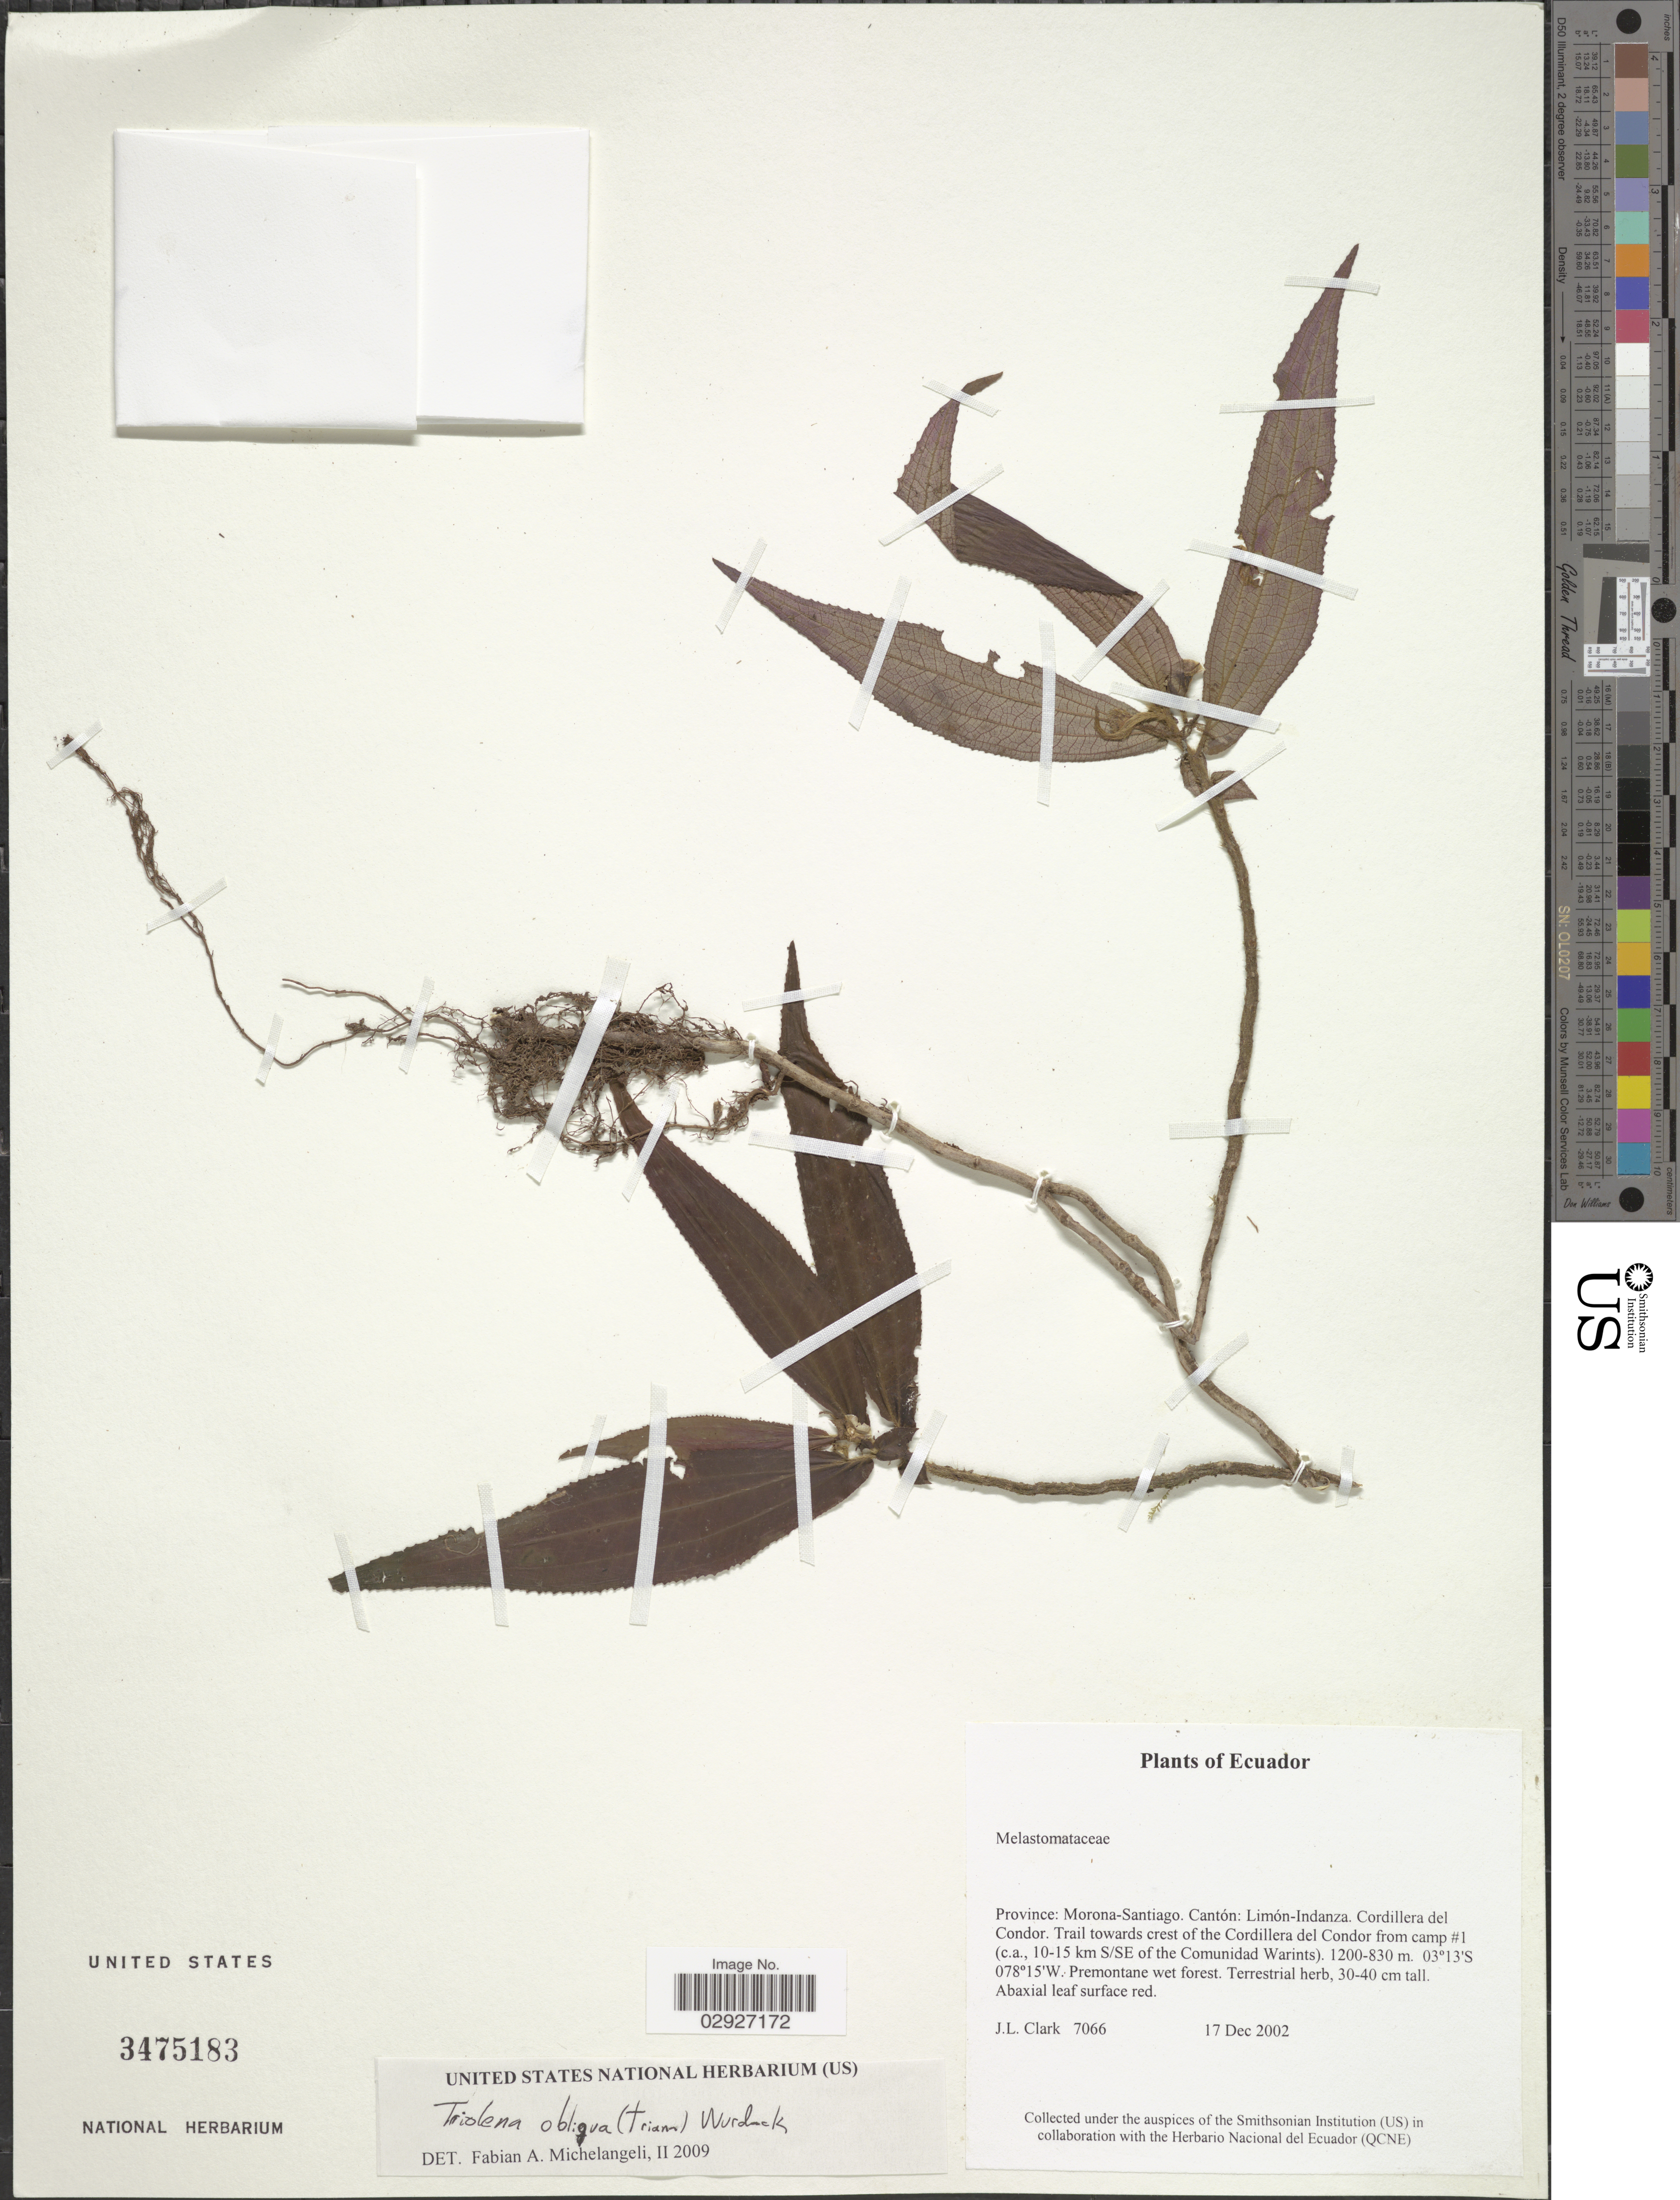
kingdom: Plantae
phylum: Tracheophyta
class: Magnoliopsida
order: Myrtales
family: Melastomataceae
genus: Triolena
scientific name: Triolena obliqua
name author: (Triana) Wurdack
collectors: J. L. Clark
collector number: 7066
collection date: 2002-12-17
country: Ecuador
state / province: Morona-Santiago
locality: Cantón Limón-Indaza, Cordillera del Condor, Trail towards crest of the Cordillera del Condor from camp #1 (c.a., 10-15 km S/SE of the Comunidad Warints).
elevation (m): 830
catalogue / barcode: US 3475183